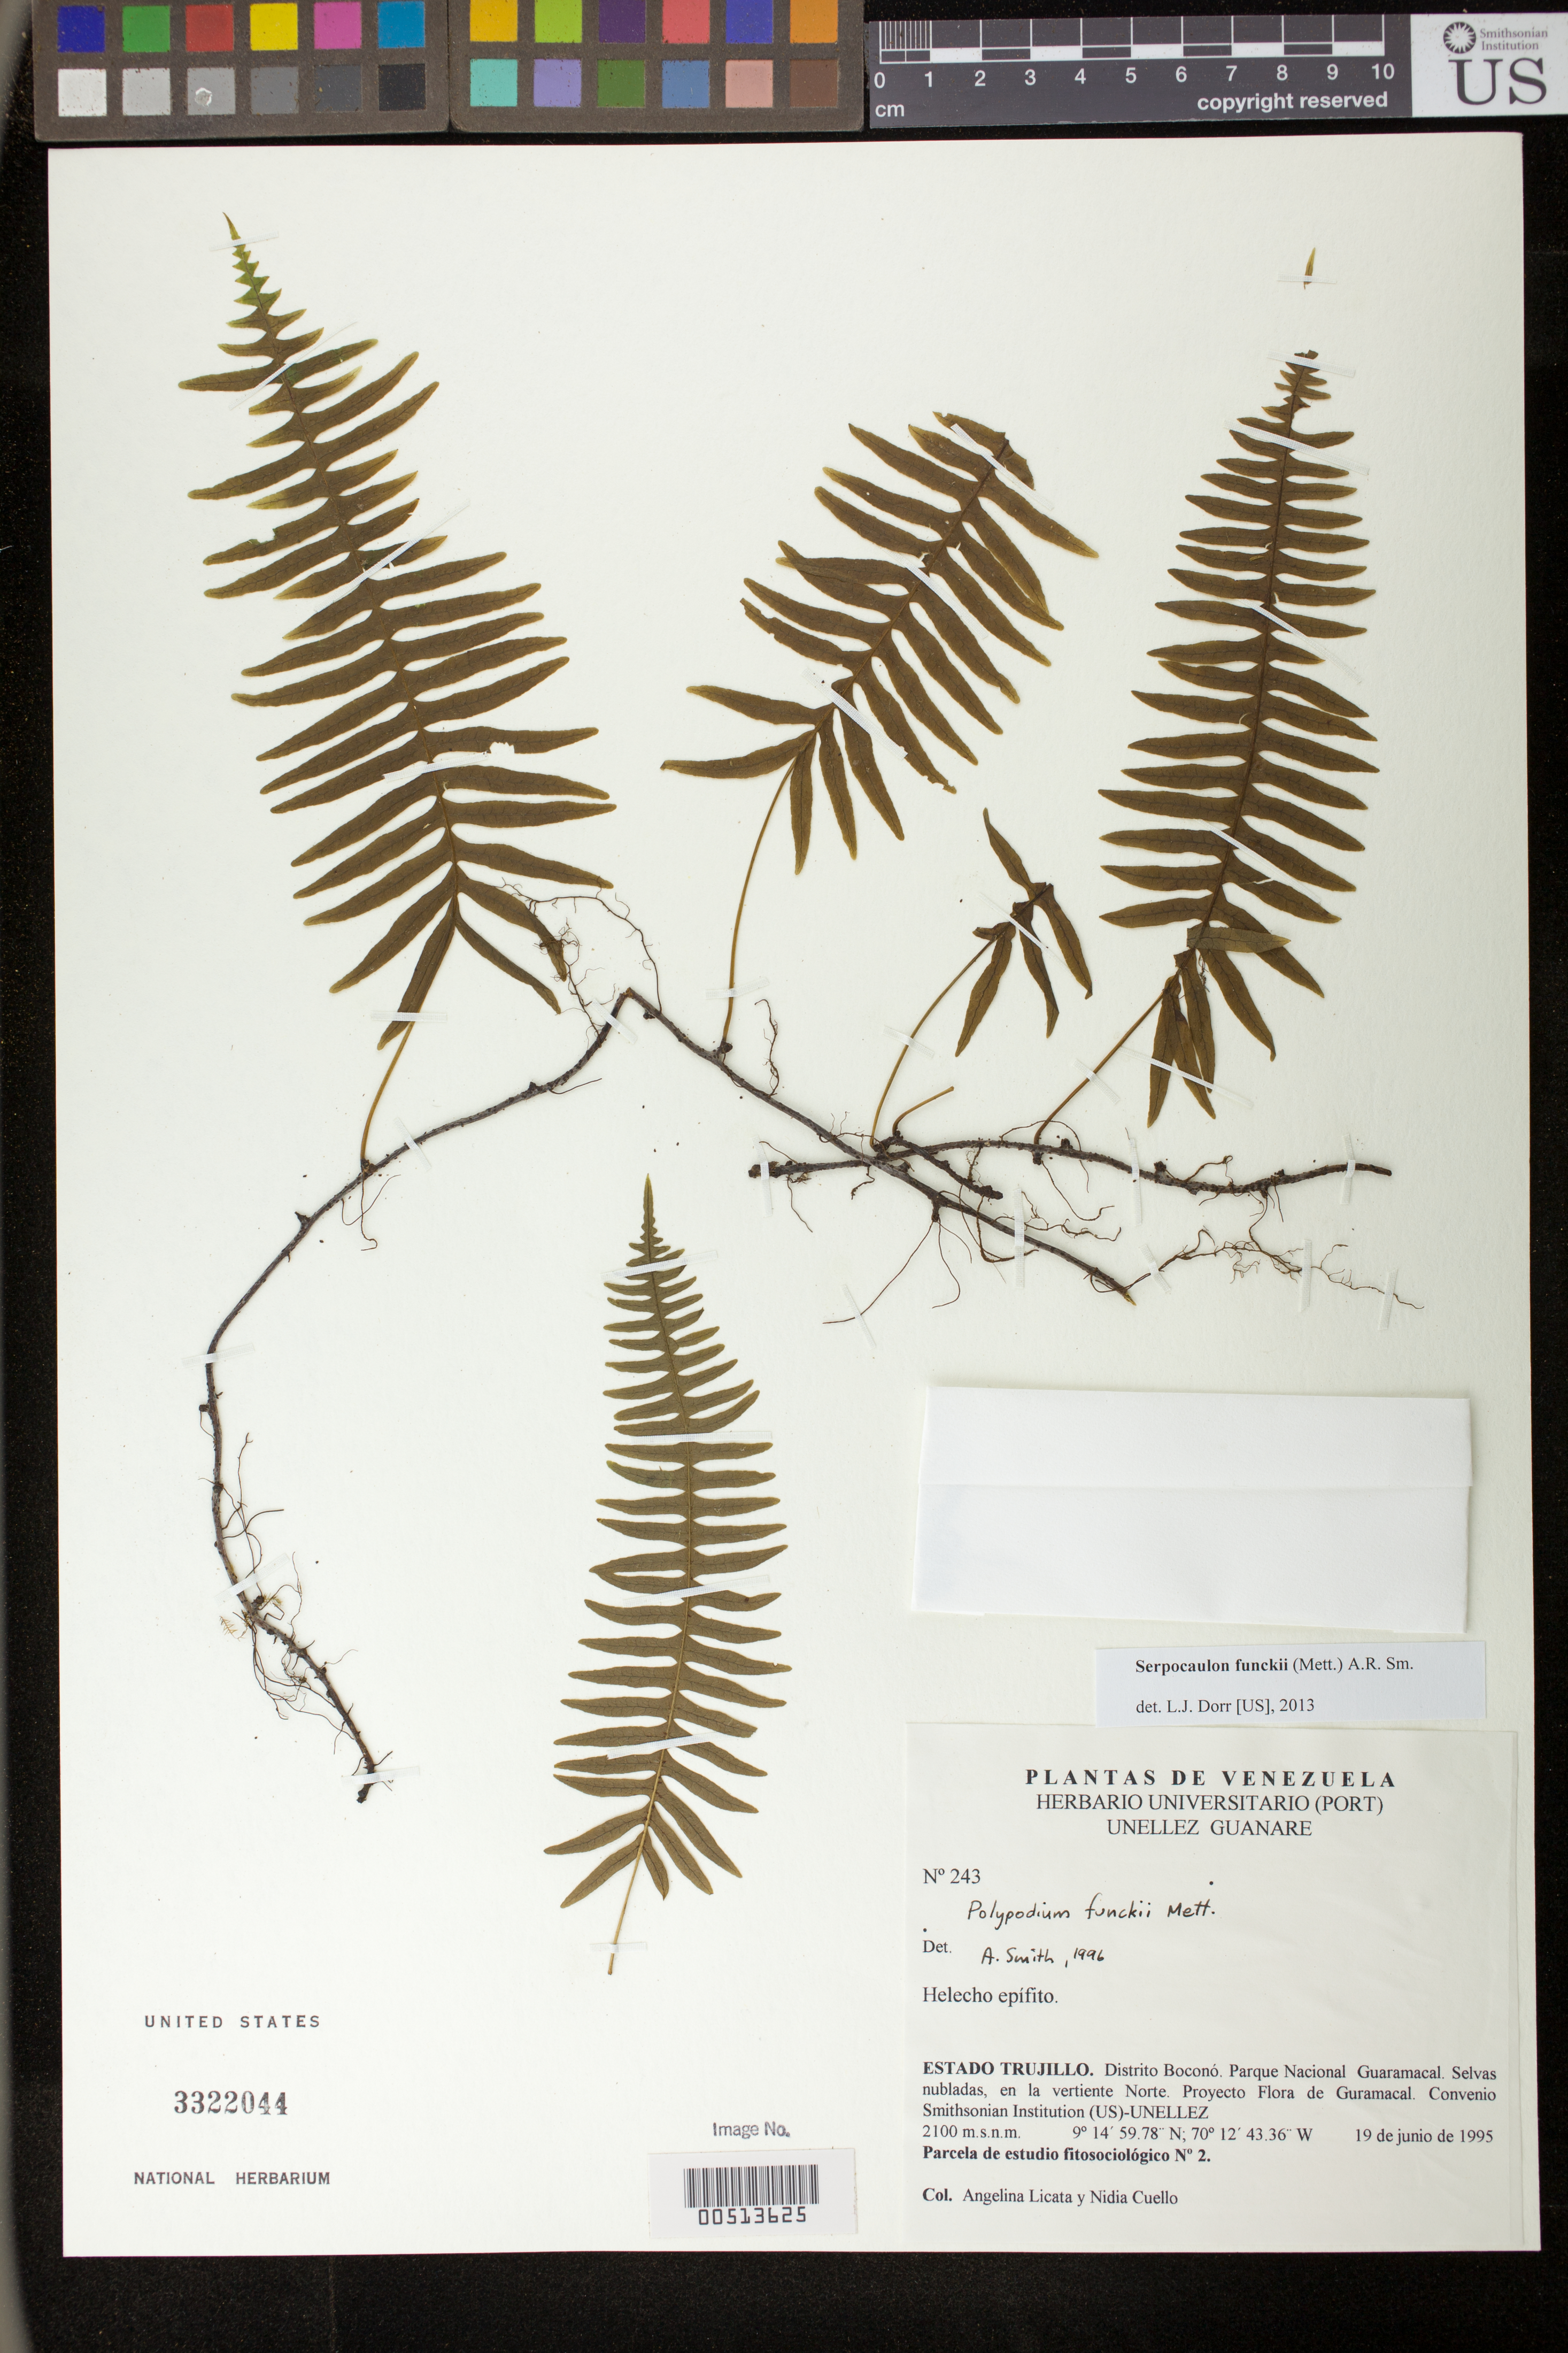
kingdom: Plantae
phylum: Tracheophyta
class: Polypodiopsida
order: Polypodiales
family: Polypodiaceae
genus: Serpocaulon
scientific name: Serpocaulon funckii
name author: (Mett.) A.R. Sm.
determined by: Dorr, L. J., (BOT), Smithsonian Institution - National Museum of Natural History (UNITED STATES)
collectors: A. Licata & N. L. Cuello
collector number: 243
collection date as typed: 19 Jun 1995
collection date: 1995-06-19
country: Venezuela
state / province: Trujillo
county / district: Boconó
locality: Parque Nacional Guaramacal, vertiente N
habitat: Selvas nubladas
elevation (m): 2100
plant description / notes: PORT, US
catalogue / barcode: US 3322044